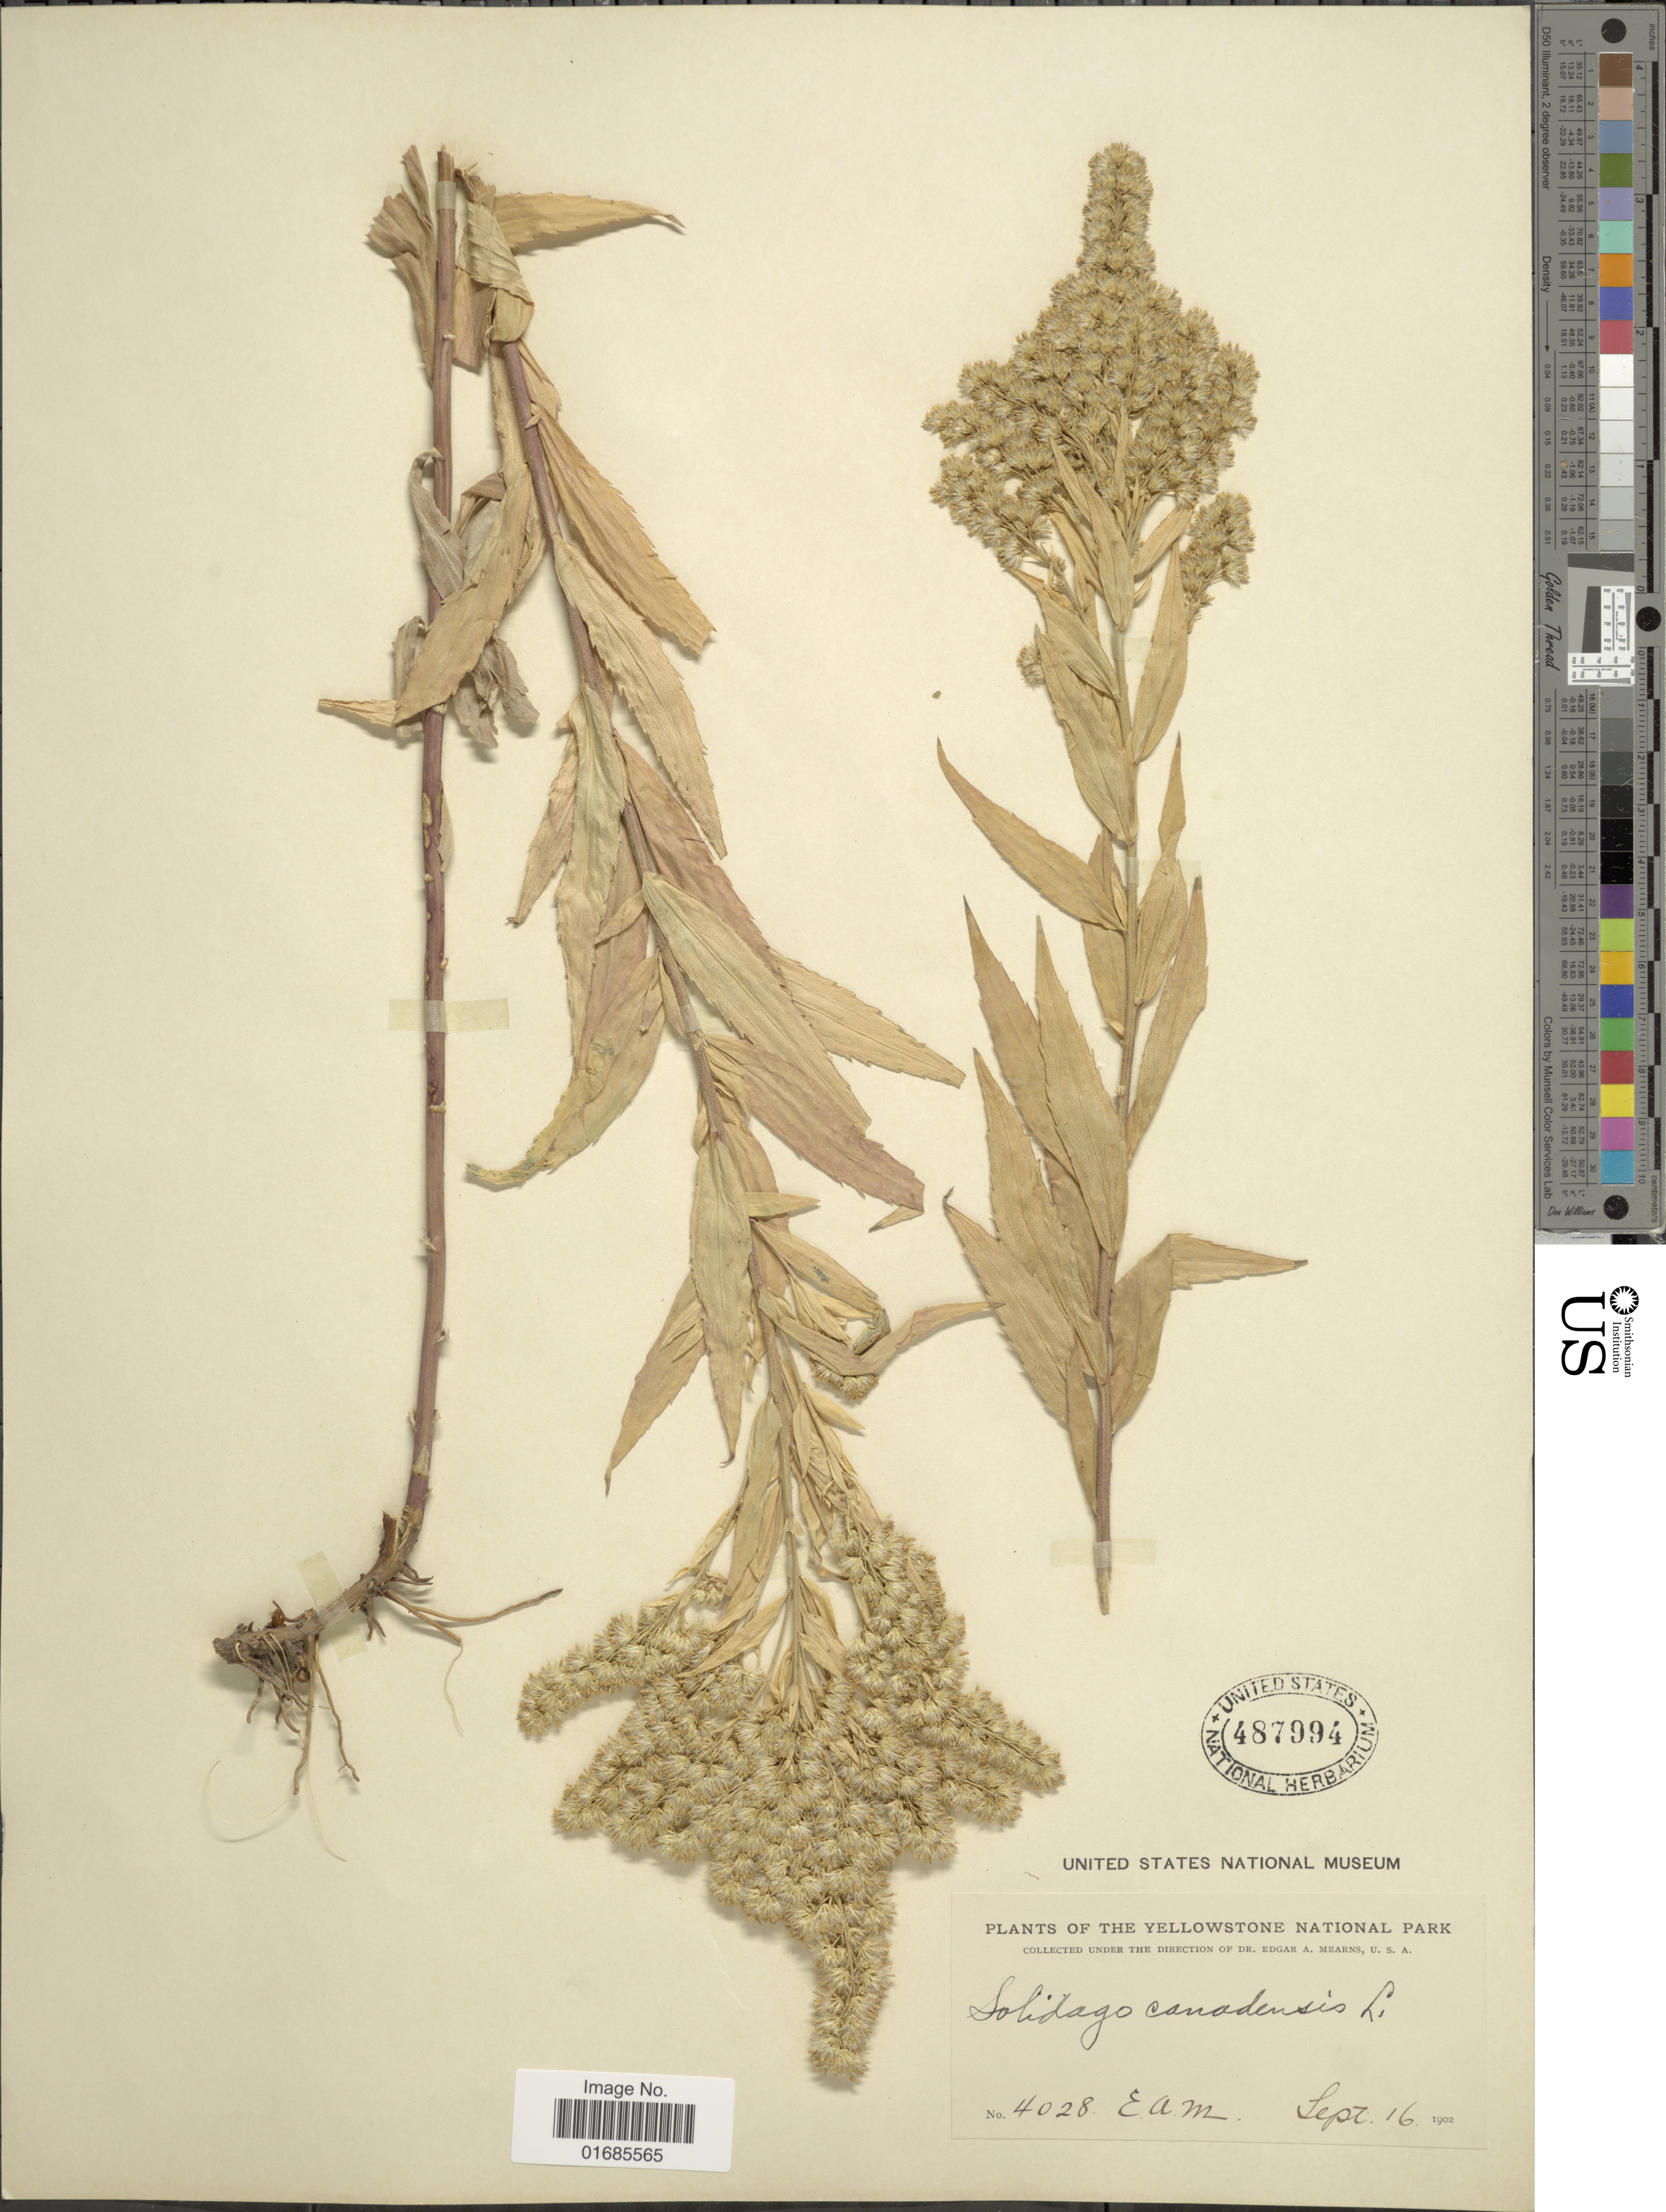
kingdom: Plantae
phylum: Tracheophyta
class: Magnoliopsida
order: Asterales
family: Asteraceae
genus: Solidago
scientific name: Solidago canadensis var. salebrosa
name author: (Piper) M.E. Jones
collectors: E. A. Mearns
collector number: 4028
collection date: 1902-09-16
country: United States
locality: Yellowstone National Park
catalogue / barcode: US 487994